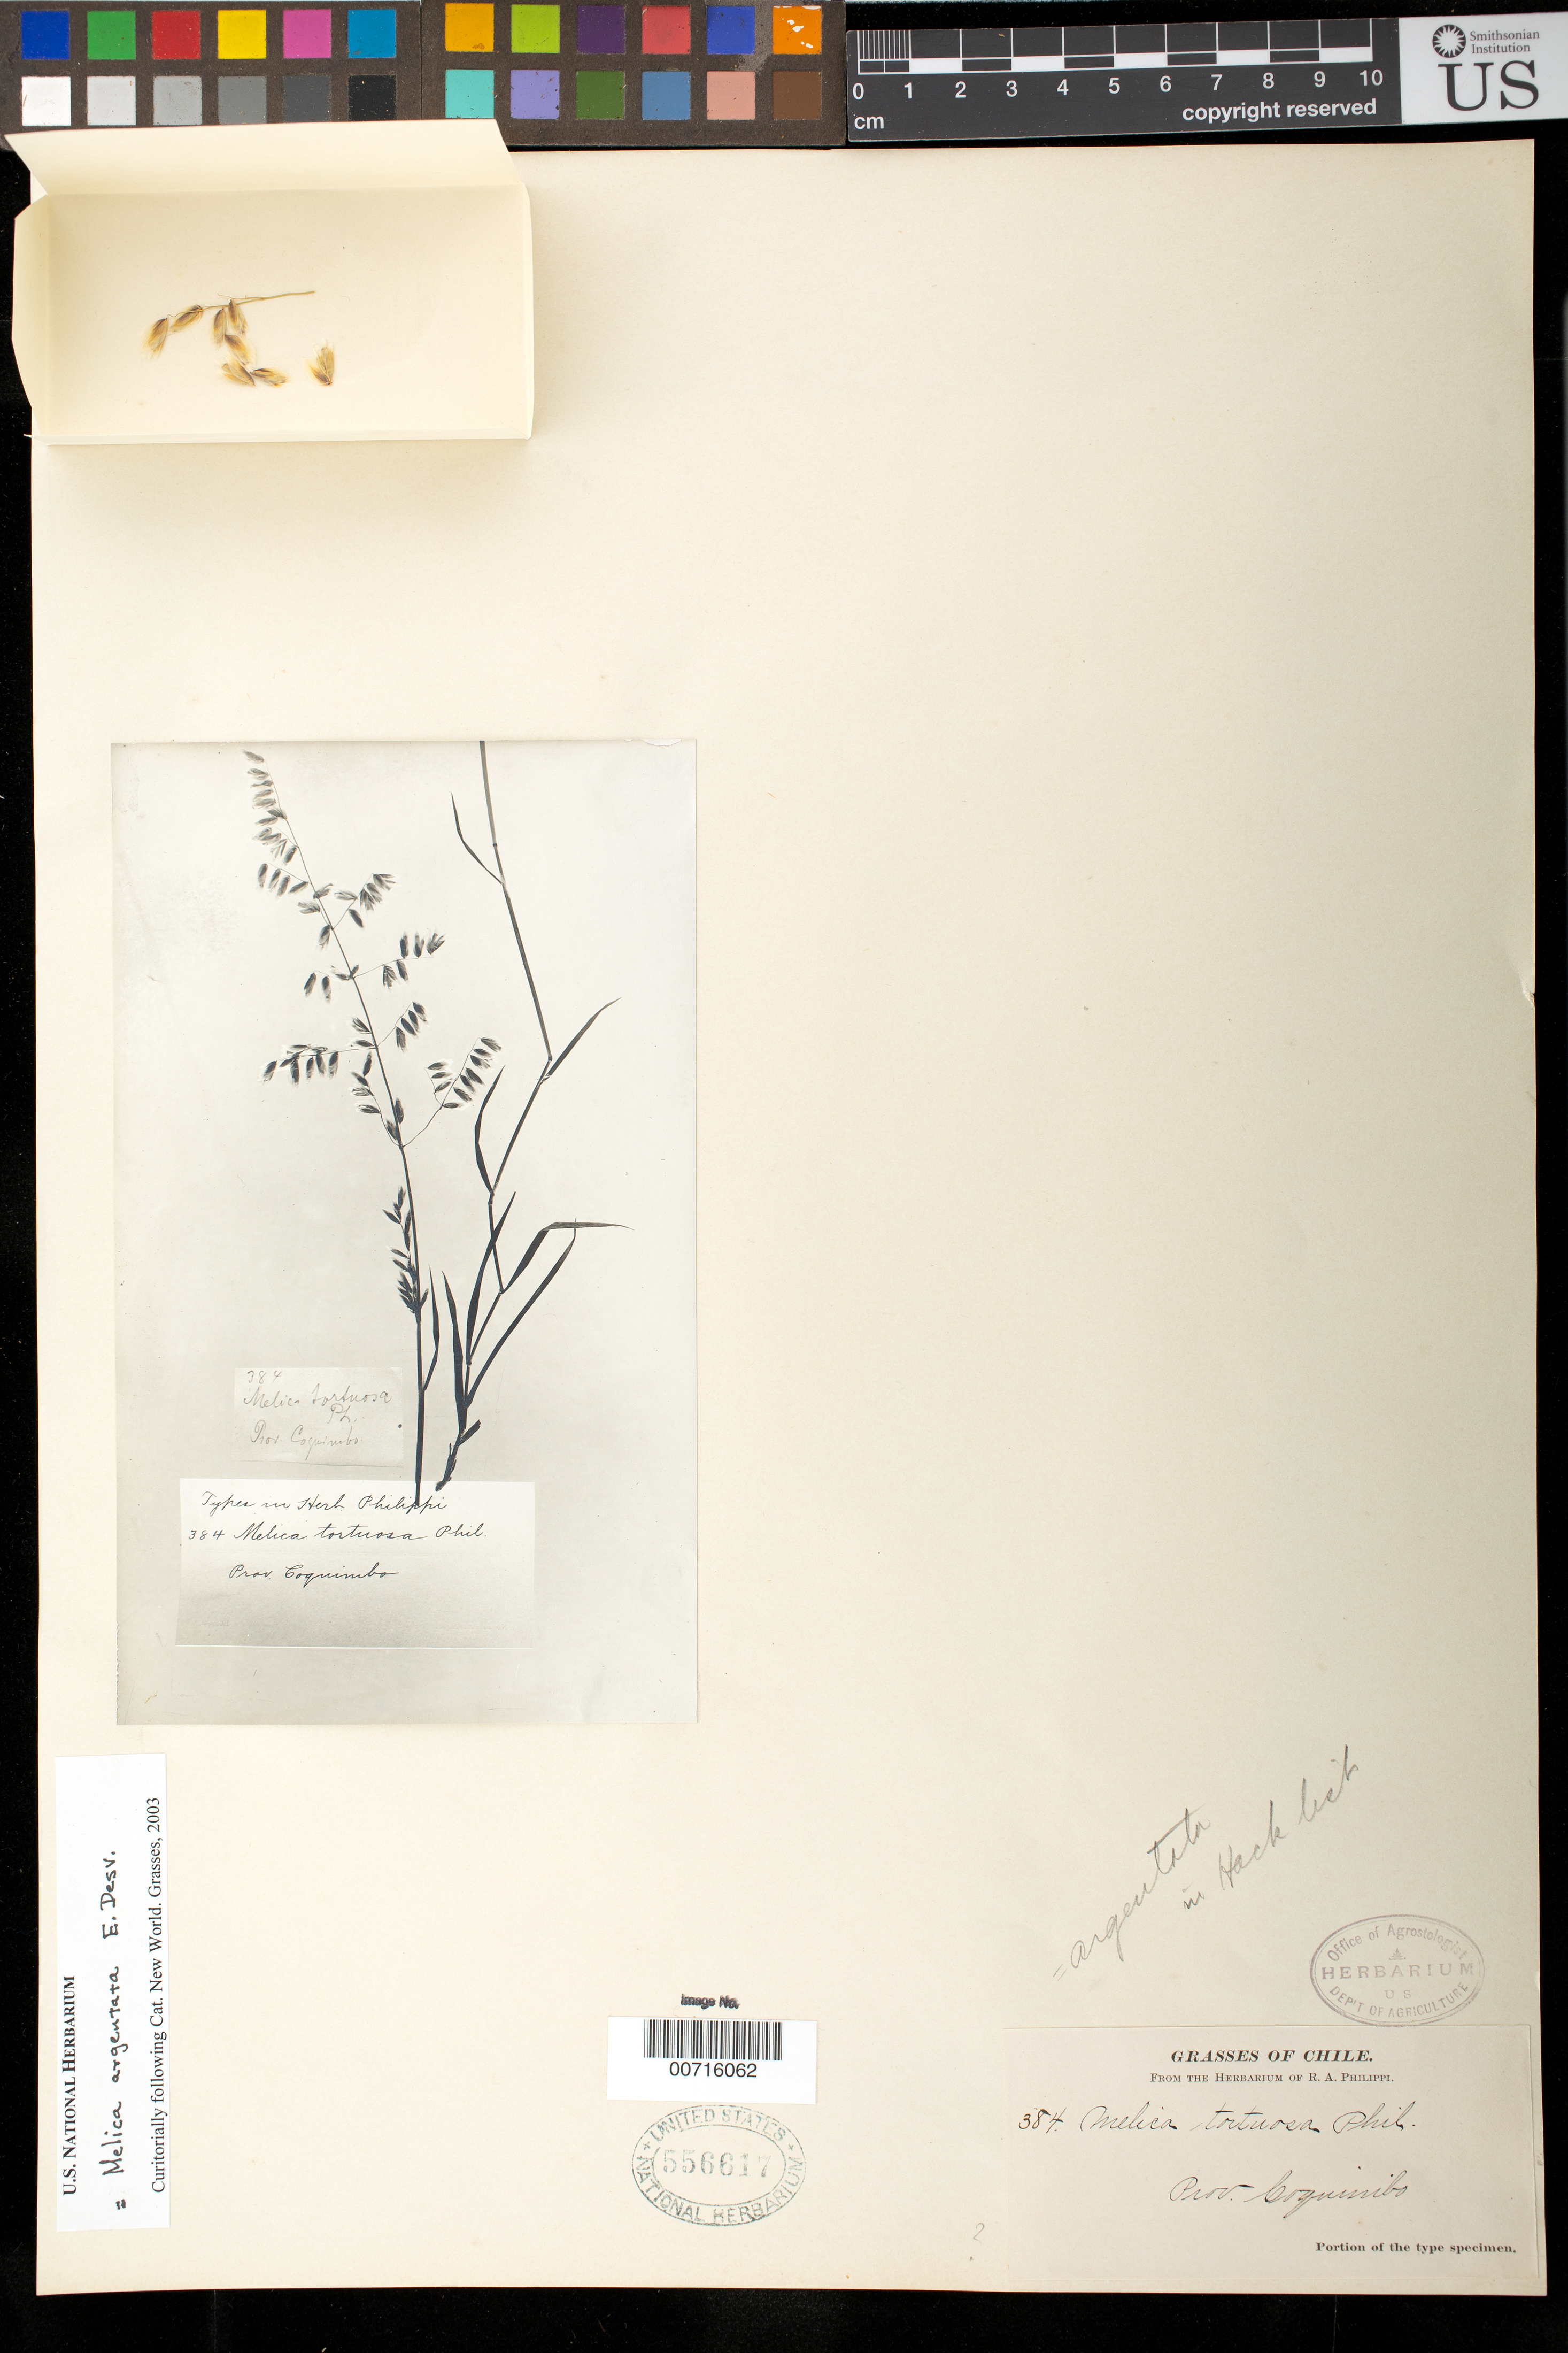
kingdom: Plantae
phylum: Tracheophyta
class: Liliopsida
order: Poales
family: Poaceae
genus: Melica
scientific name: Melica tortuosa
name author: Phil.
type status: Type Collection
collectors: R. A. Philippi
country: Chile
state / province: Coquimbo (IV)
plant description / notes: Photograph and fragmentary material of type specimen ex herb. R.A. Philippi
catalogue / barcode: US 556617